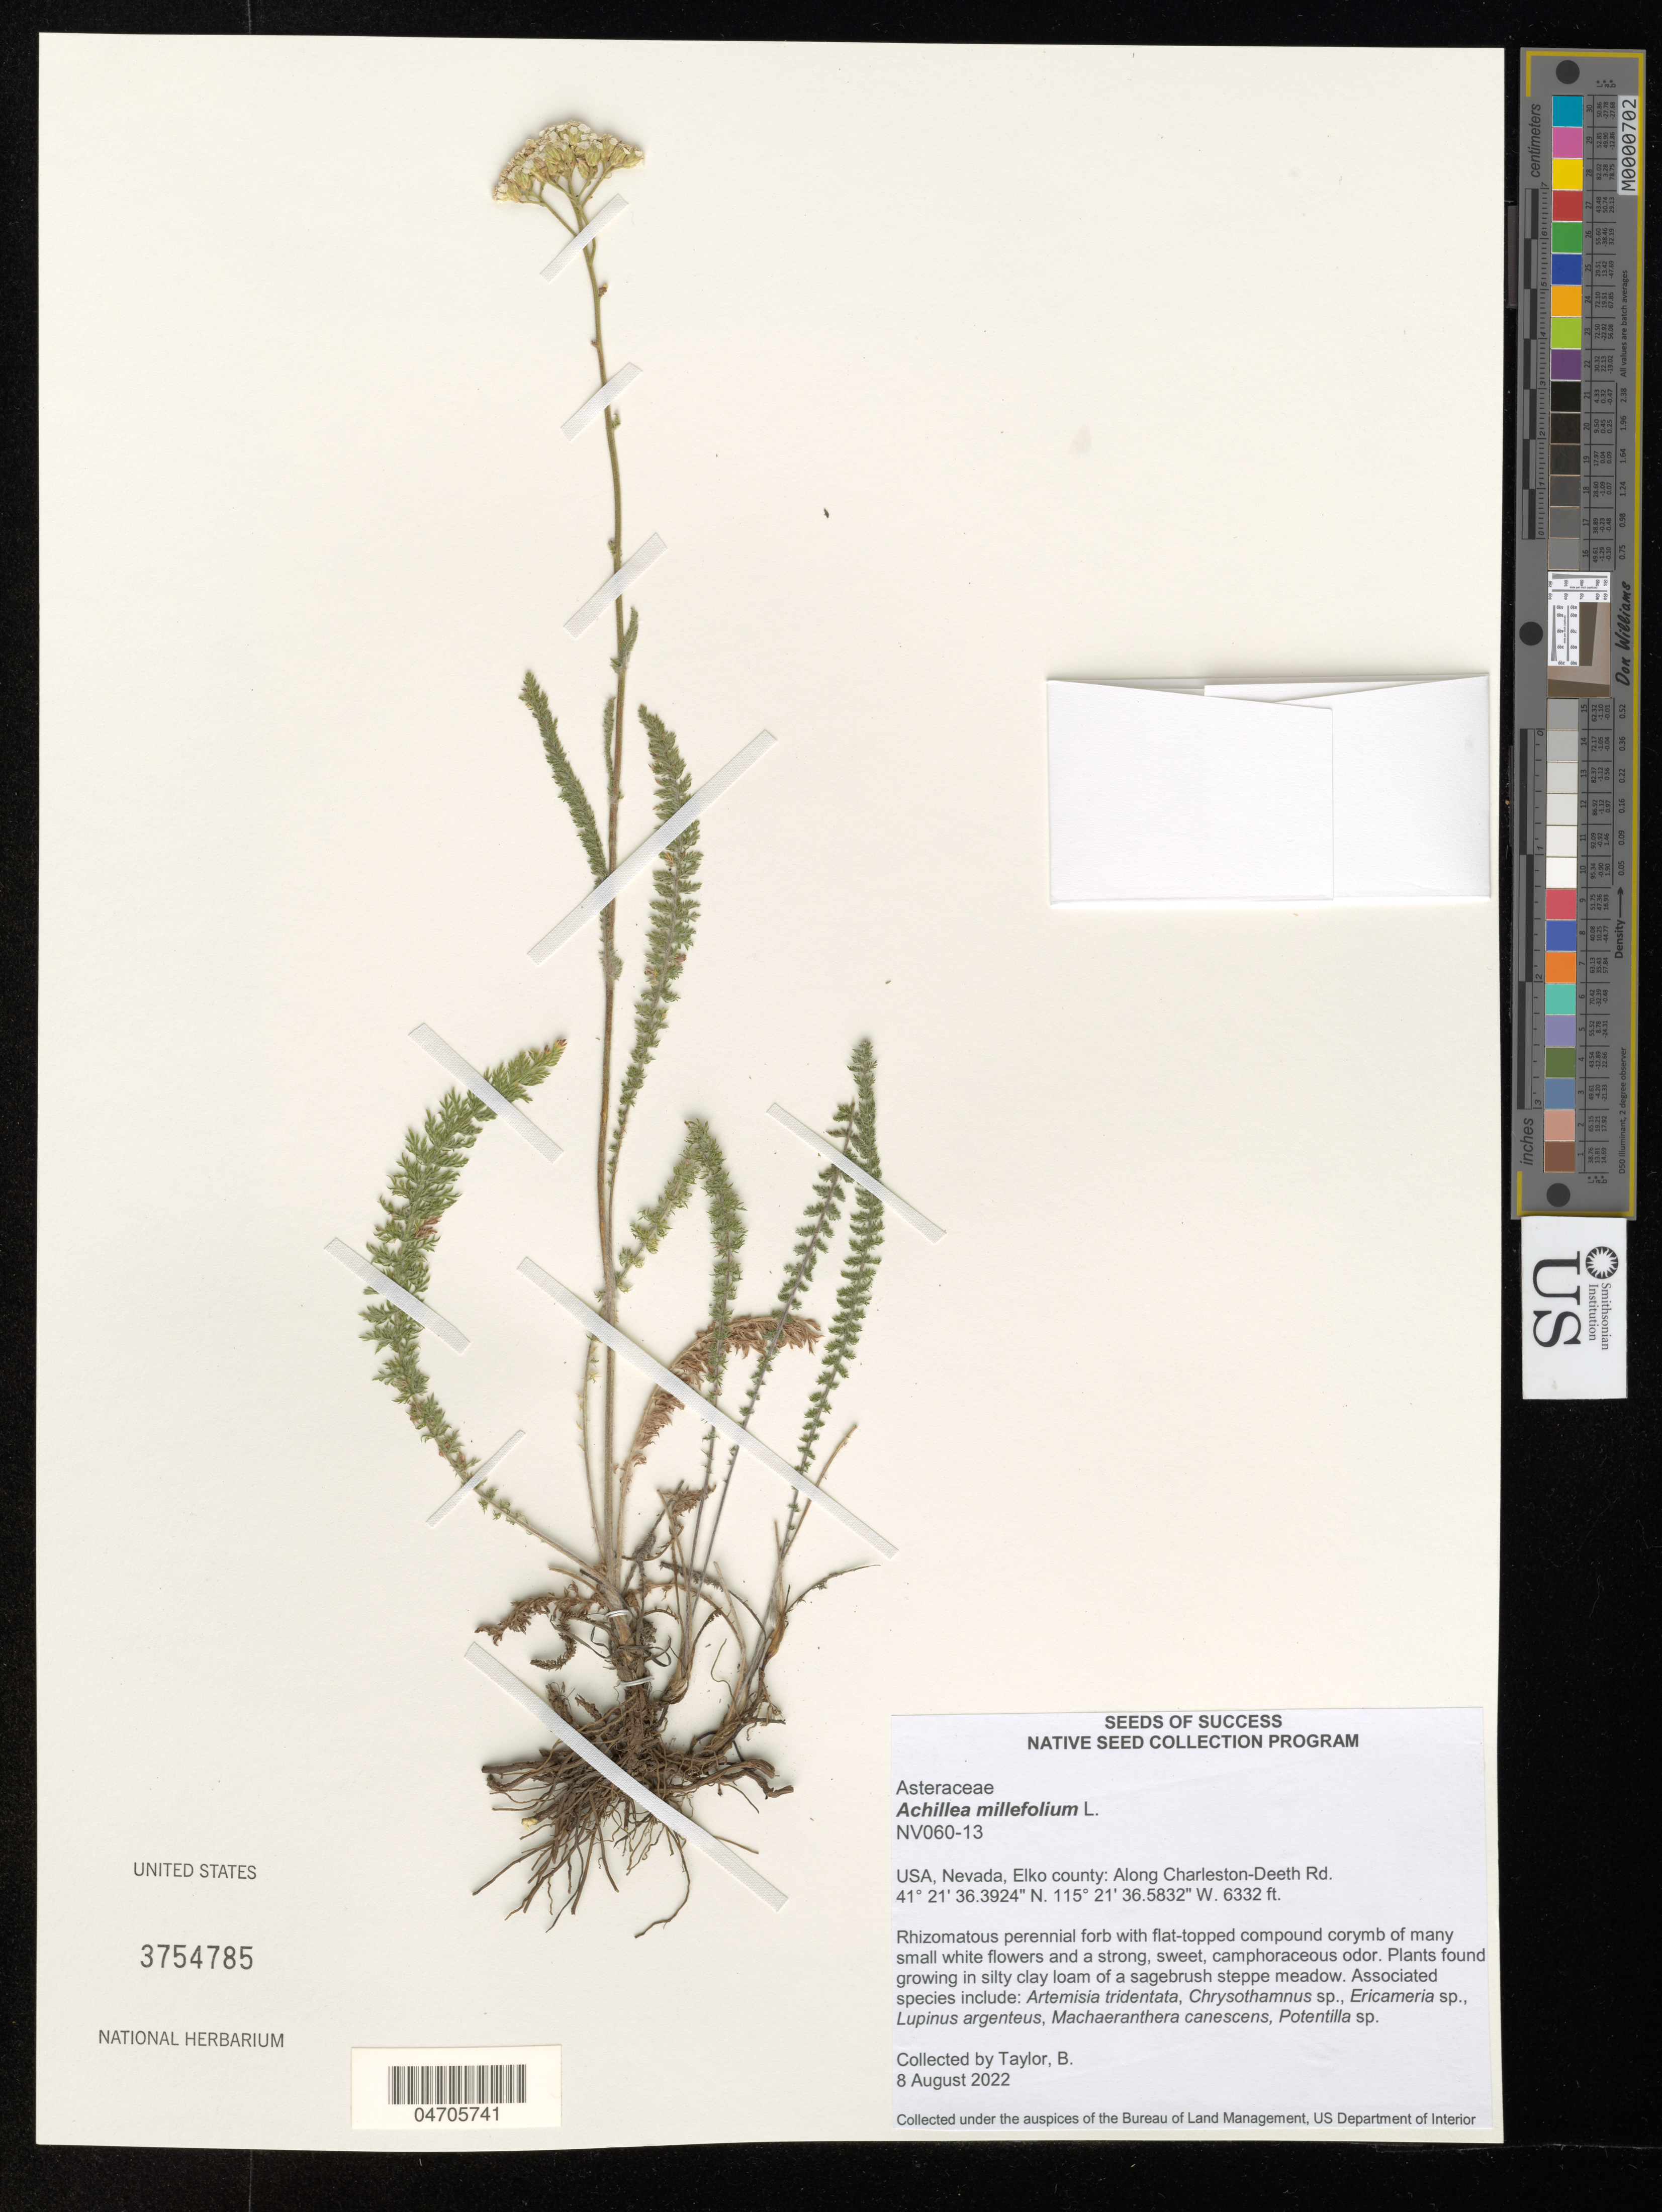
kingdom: Plantae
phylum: Tracheophyta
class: Magnoliopsida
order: Asterales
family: Asteraceae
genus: Achillea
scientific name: Achillea millefolium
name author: L.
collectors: B. Taylor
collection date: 2022-08-08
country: United States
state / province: Nevada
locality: Elko county: Along Charleston-Deeth Rd.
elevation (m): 1930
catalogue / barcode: US 3754785